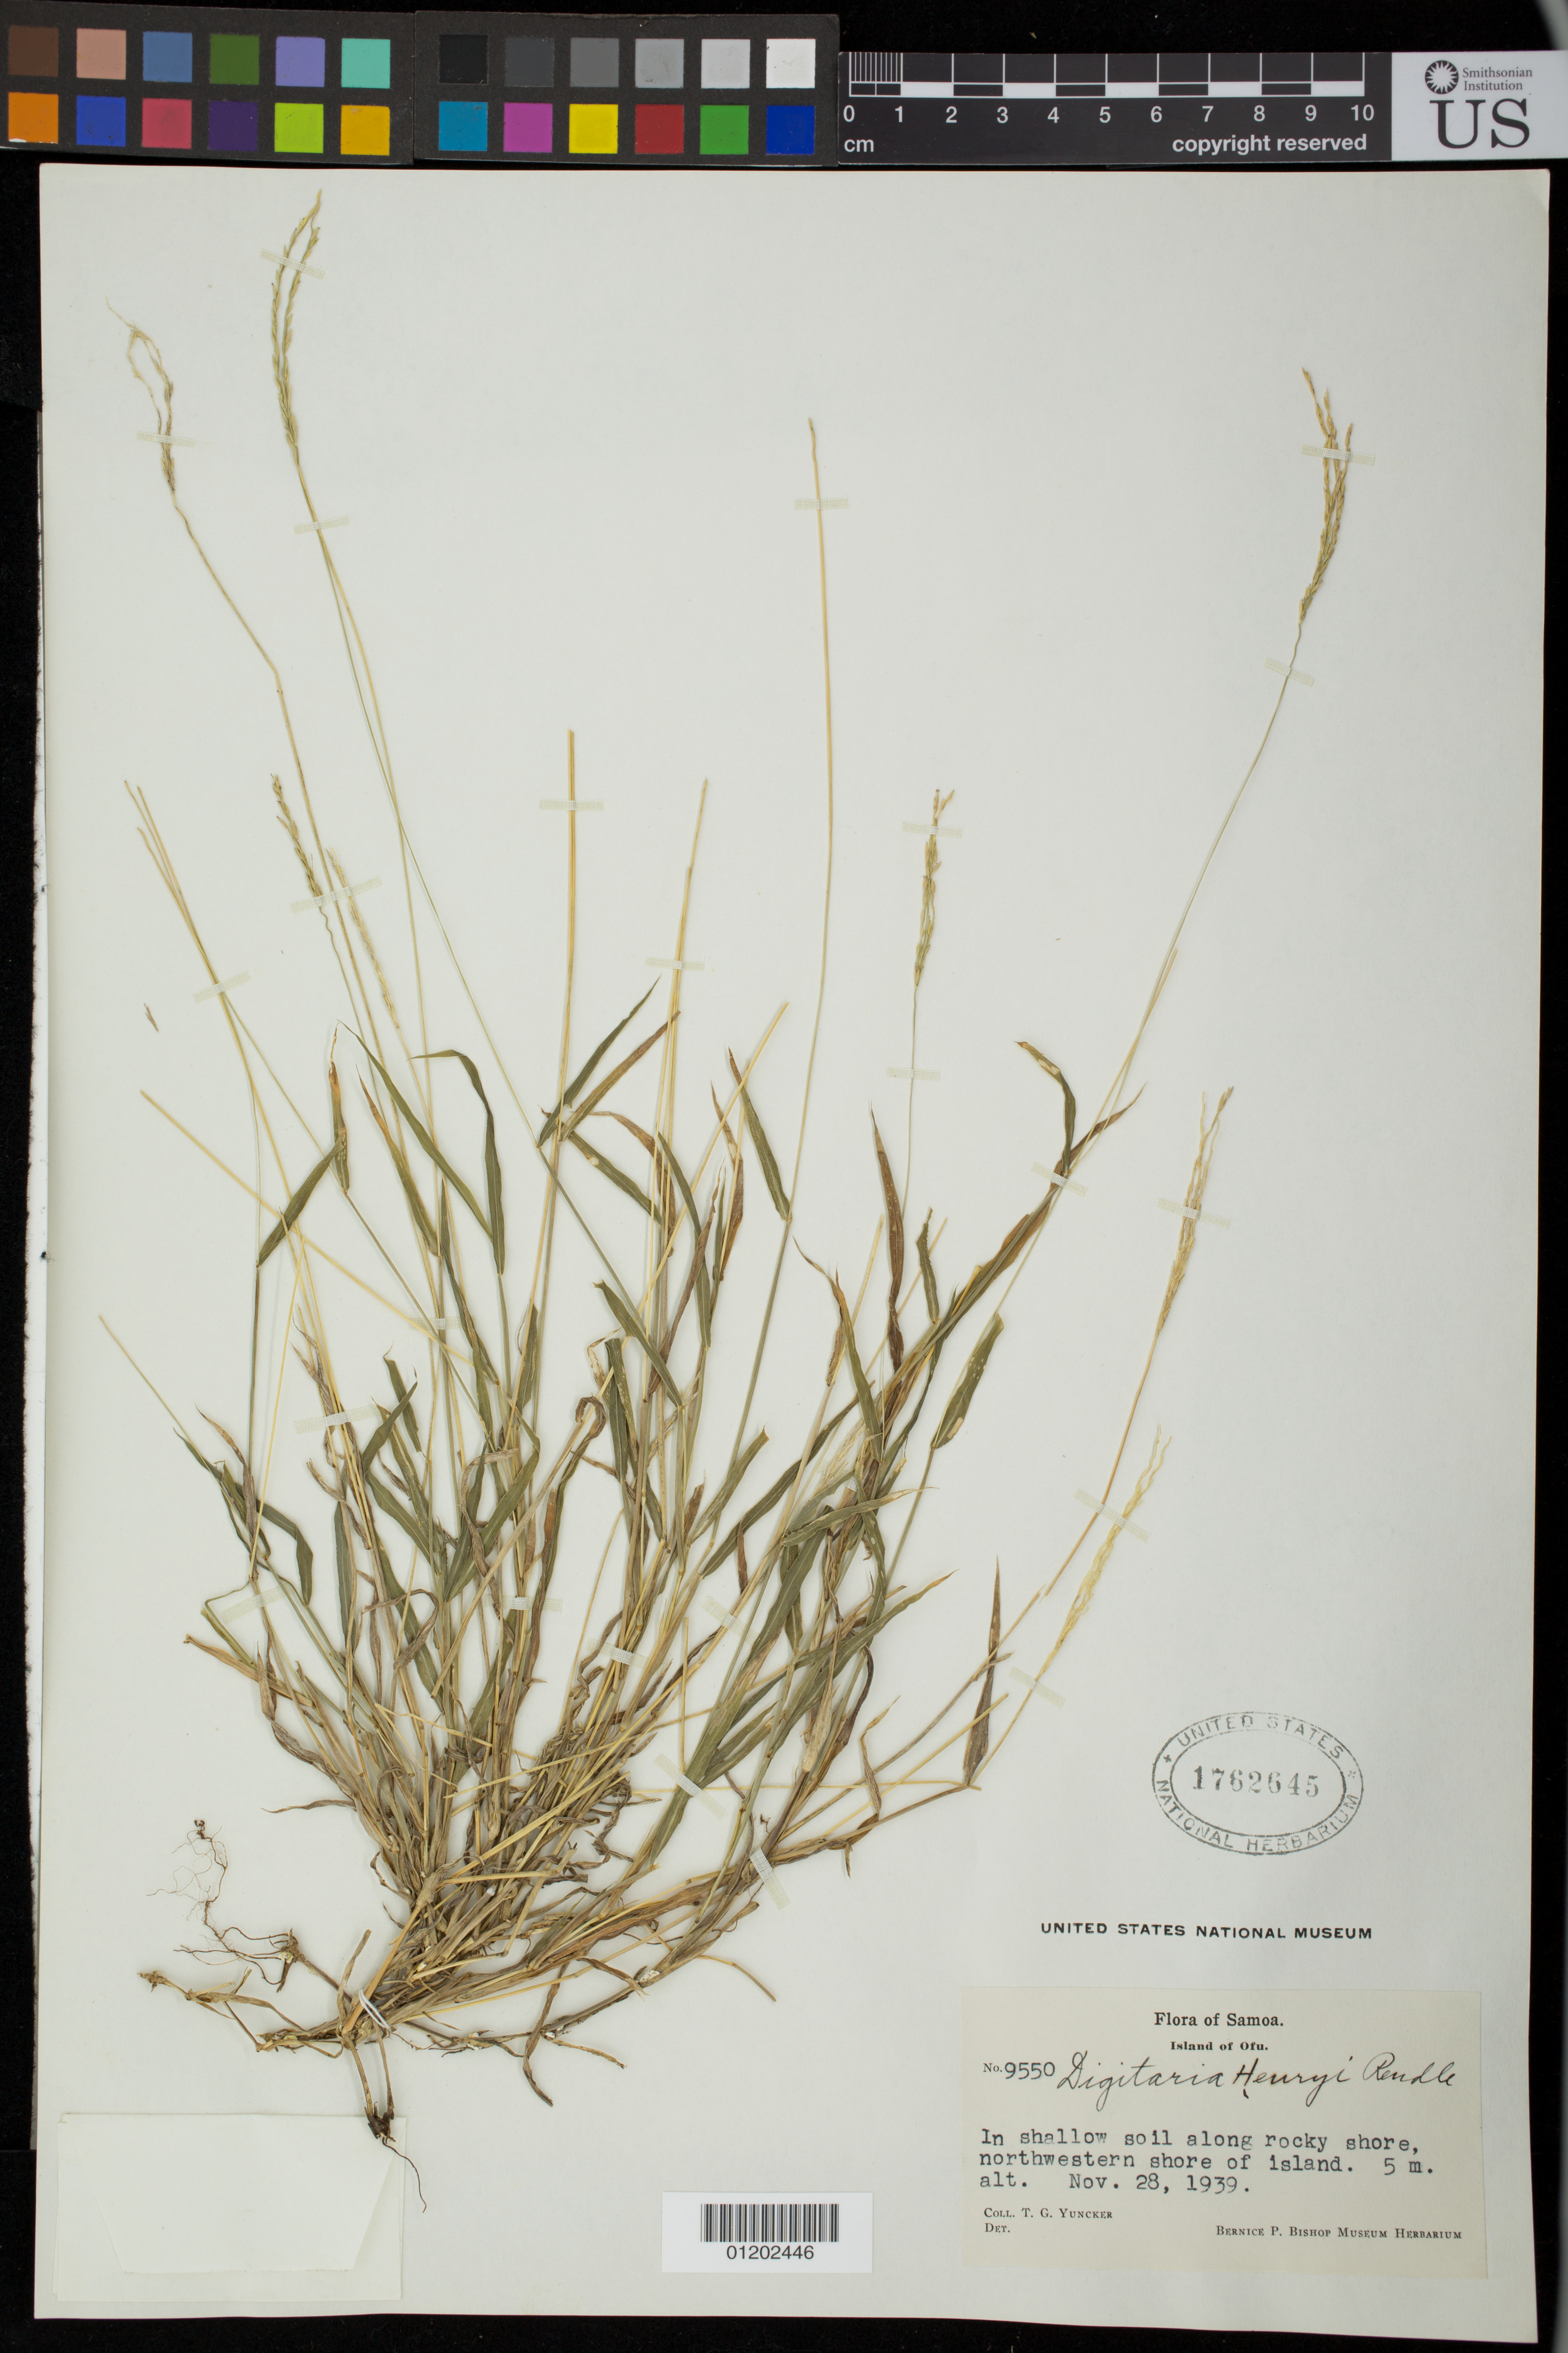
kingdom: Plantae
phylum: Tracheophyta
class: Liliopsida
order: Poales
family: Poaceae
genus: Digitaria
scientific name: Digitaria ciliaris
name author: (Retz.) Koeler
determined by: Poaceae Reorganization Project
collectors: T. G. Yuncker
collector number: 9550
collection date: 1939-11-28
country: American Samoa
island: Ofu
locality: Northwestern shore of island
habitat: Rocky shore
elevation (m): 5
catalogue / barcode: US 1762645